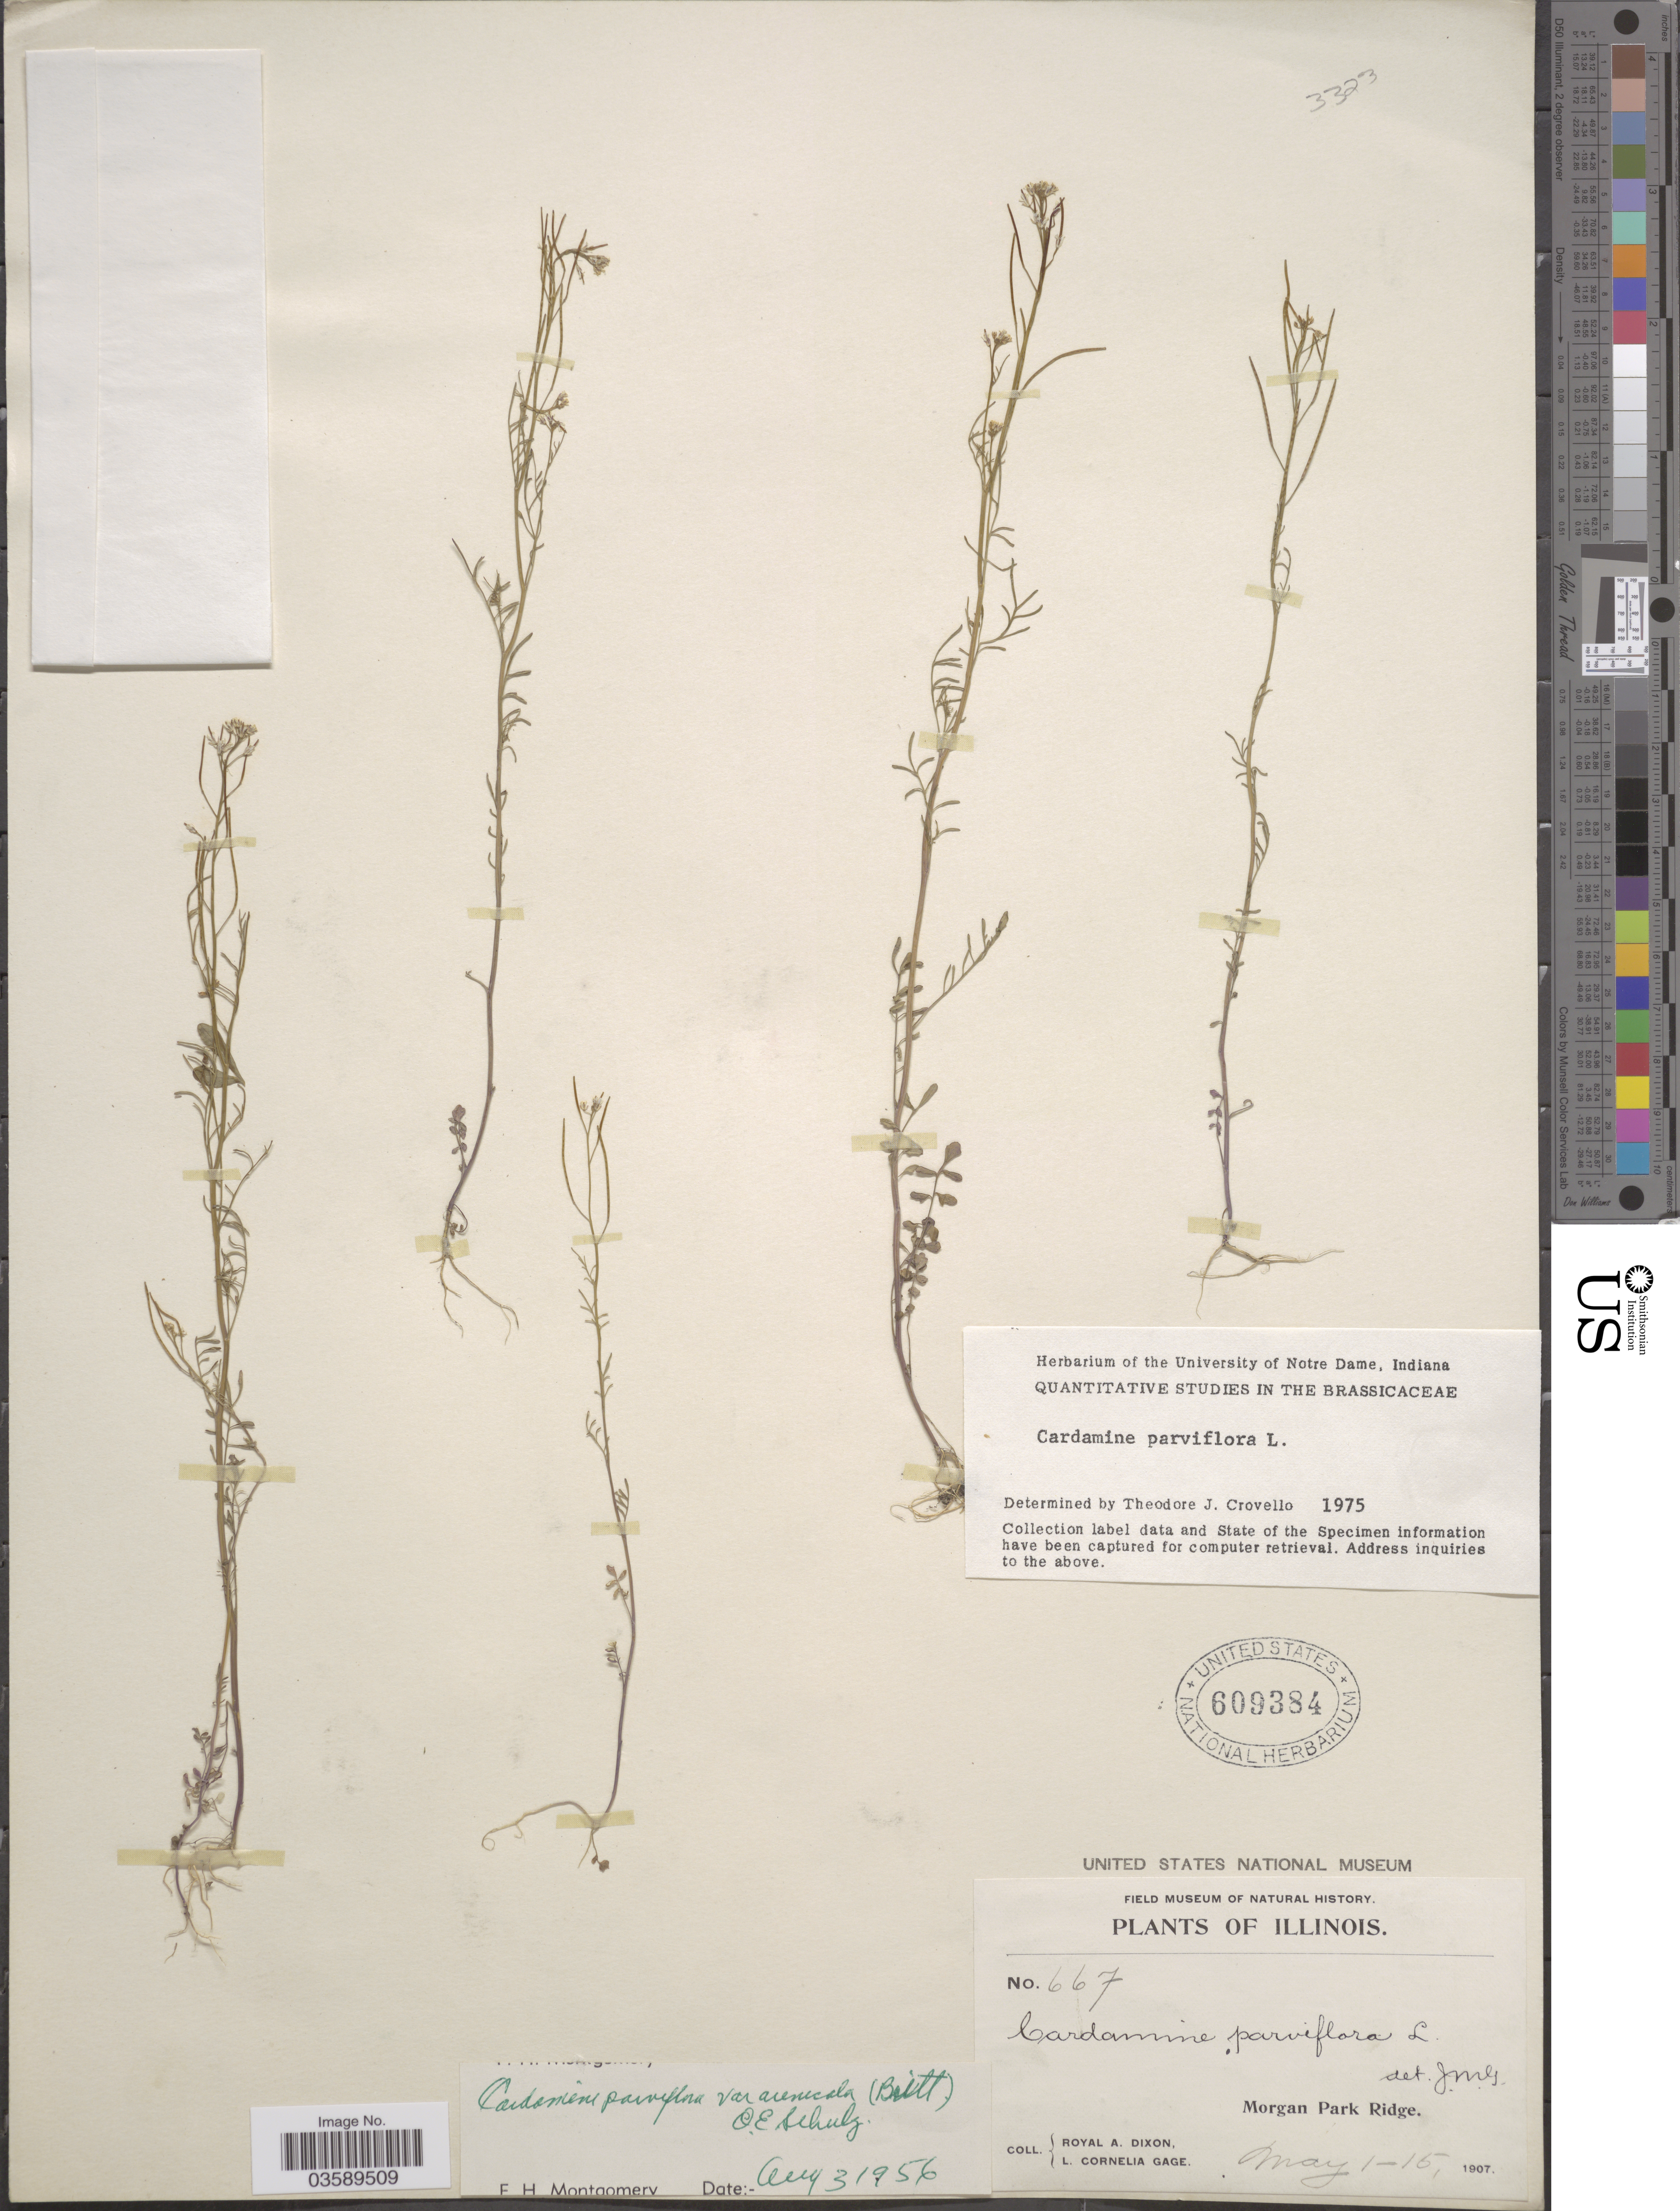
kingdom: Plantae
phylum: Tracheophyta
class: Magnoliopsida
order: Brassicales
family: Brassicaceae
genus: Cardamine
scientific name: Cardamine parviflora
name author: L.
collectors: R. A. Dixon & L. Gage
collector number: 667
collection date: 1907-05-01/1907-05-15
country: United States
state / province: Illinois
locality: Morgan Park Ridge.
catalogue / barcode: US 609384